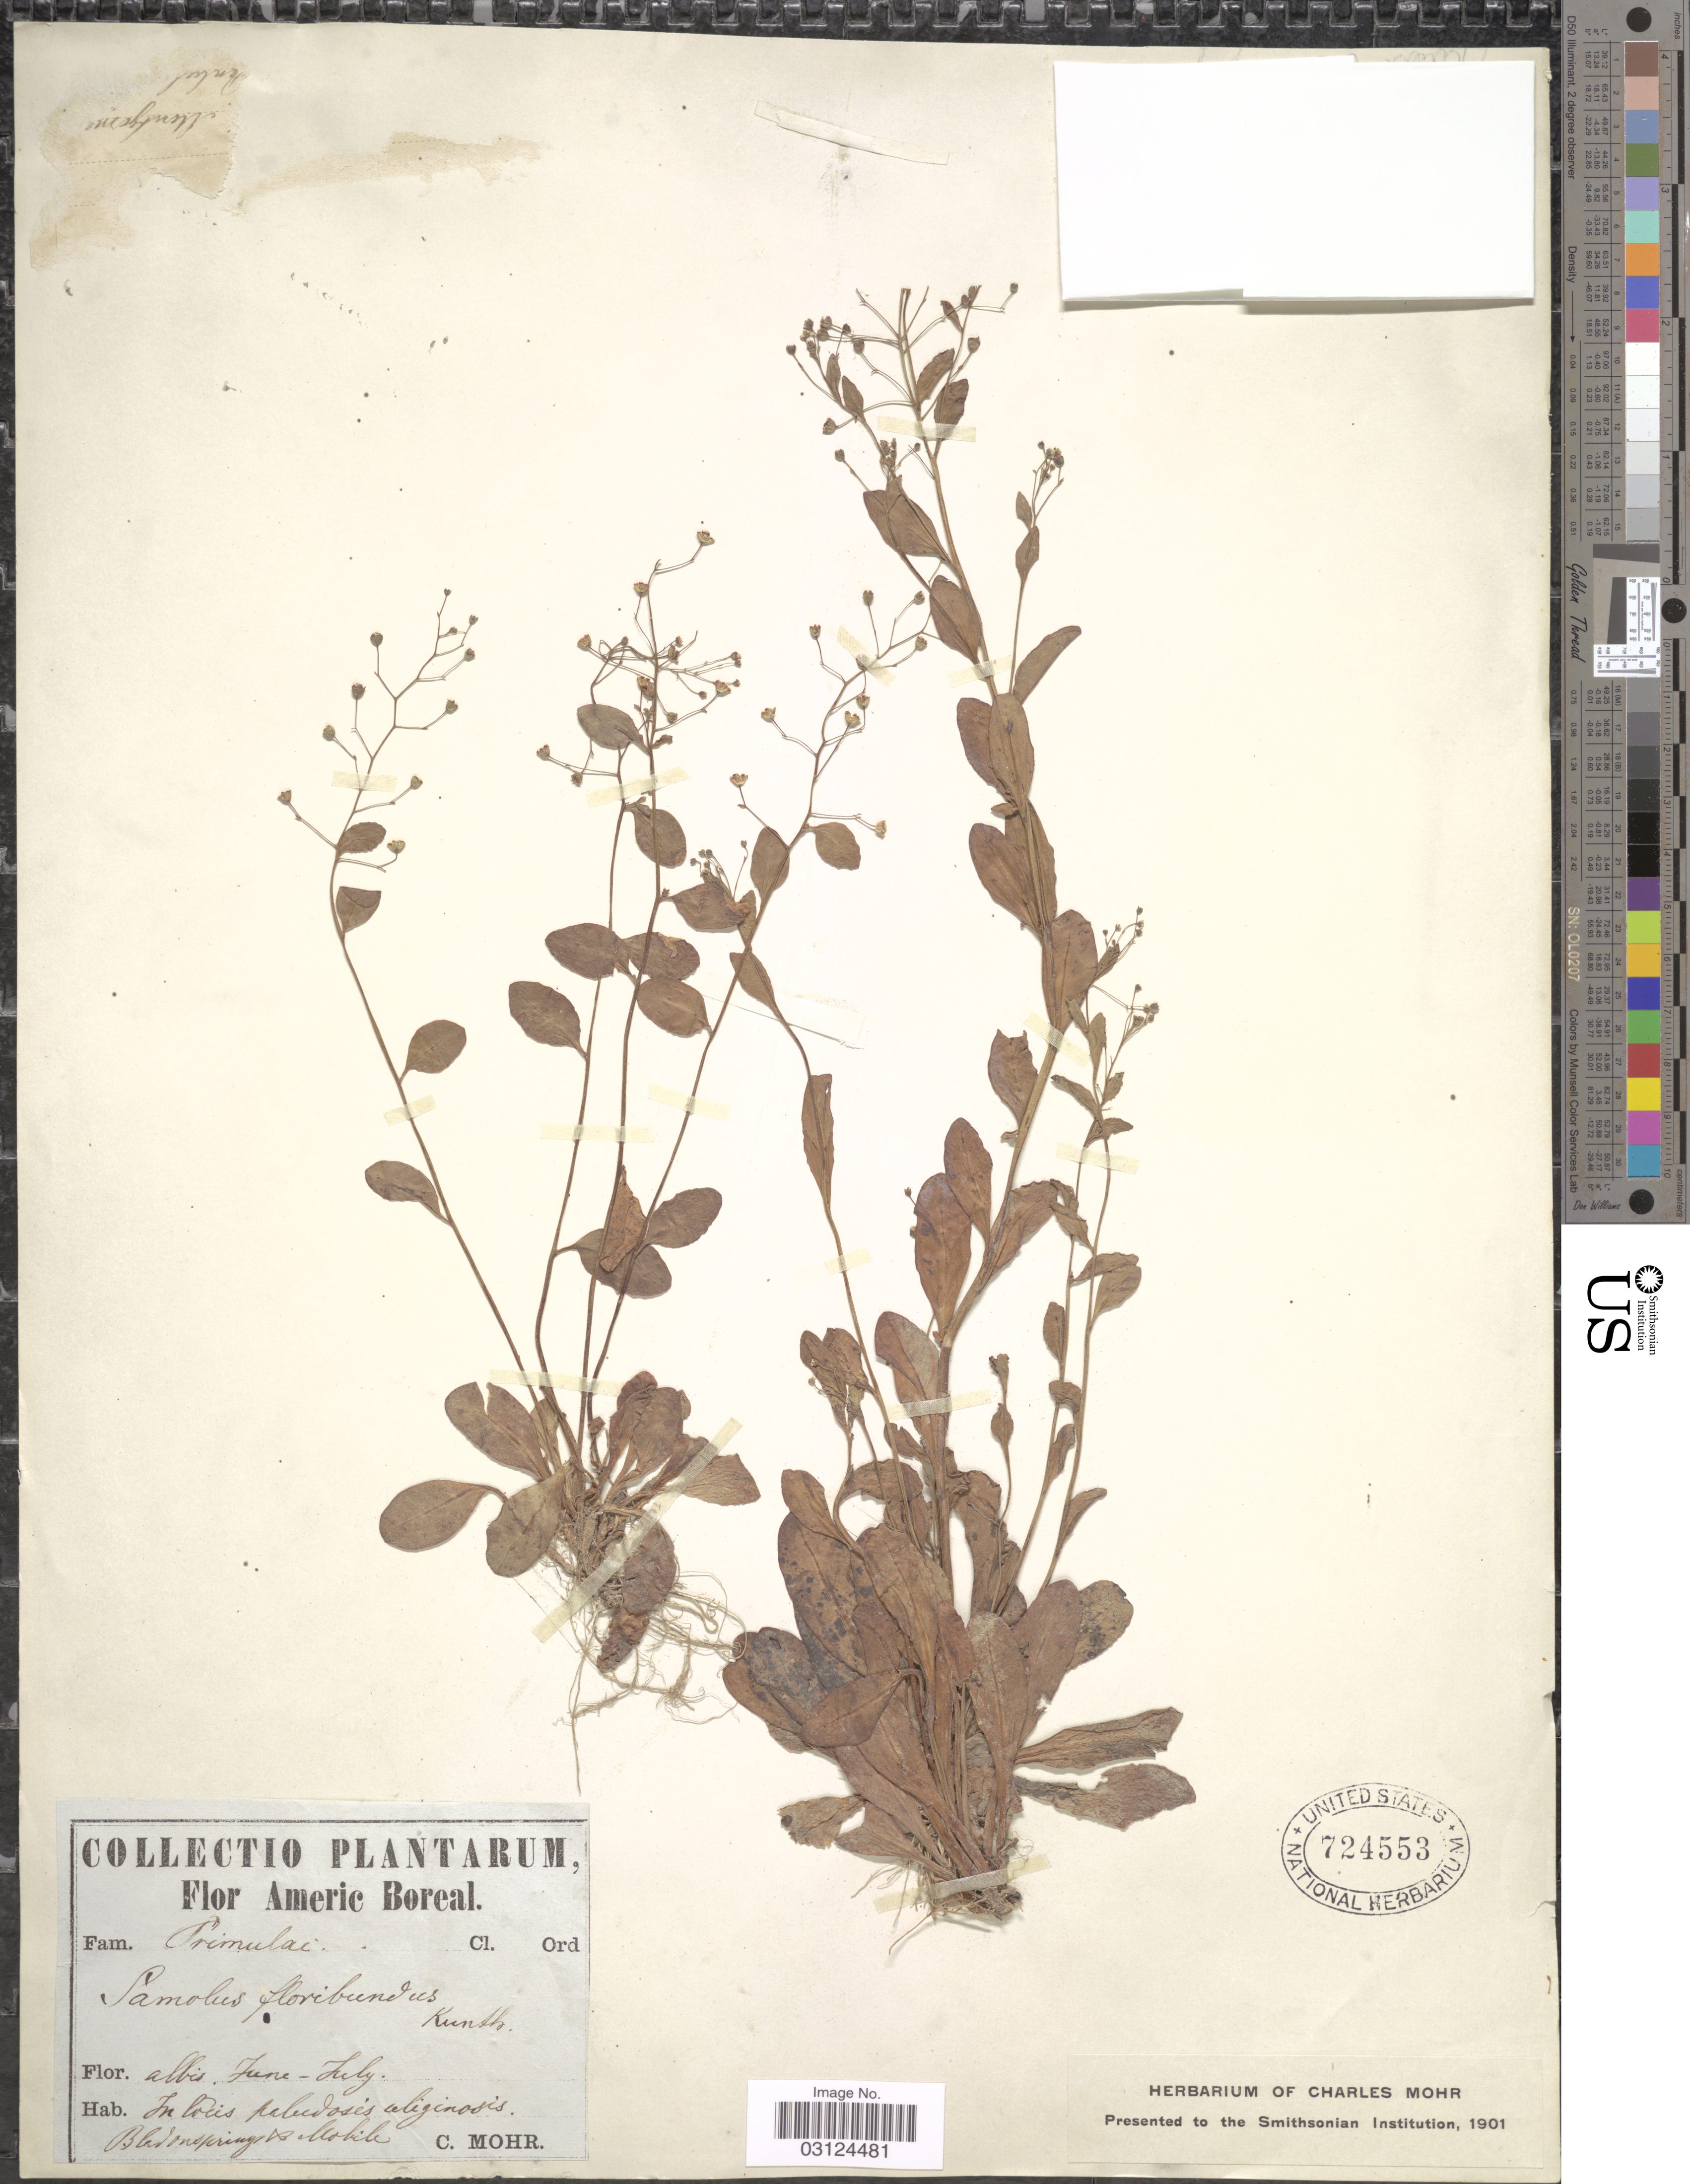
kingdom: Plantae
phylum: Tracheophyta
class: Magnoliopsida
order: Ericales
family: Primulaceae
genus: Samolus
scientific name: Samolus parviflorus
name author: Raf.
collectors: Mohr, C. T. (herbarium)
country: United States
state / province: Alabama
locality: In locis paludosis uliginosis, Bladon springs, Mobile.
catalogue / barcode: US 724553